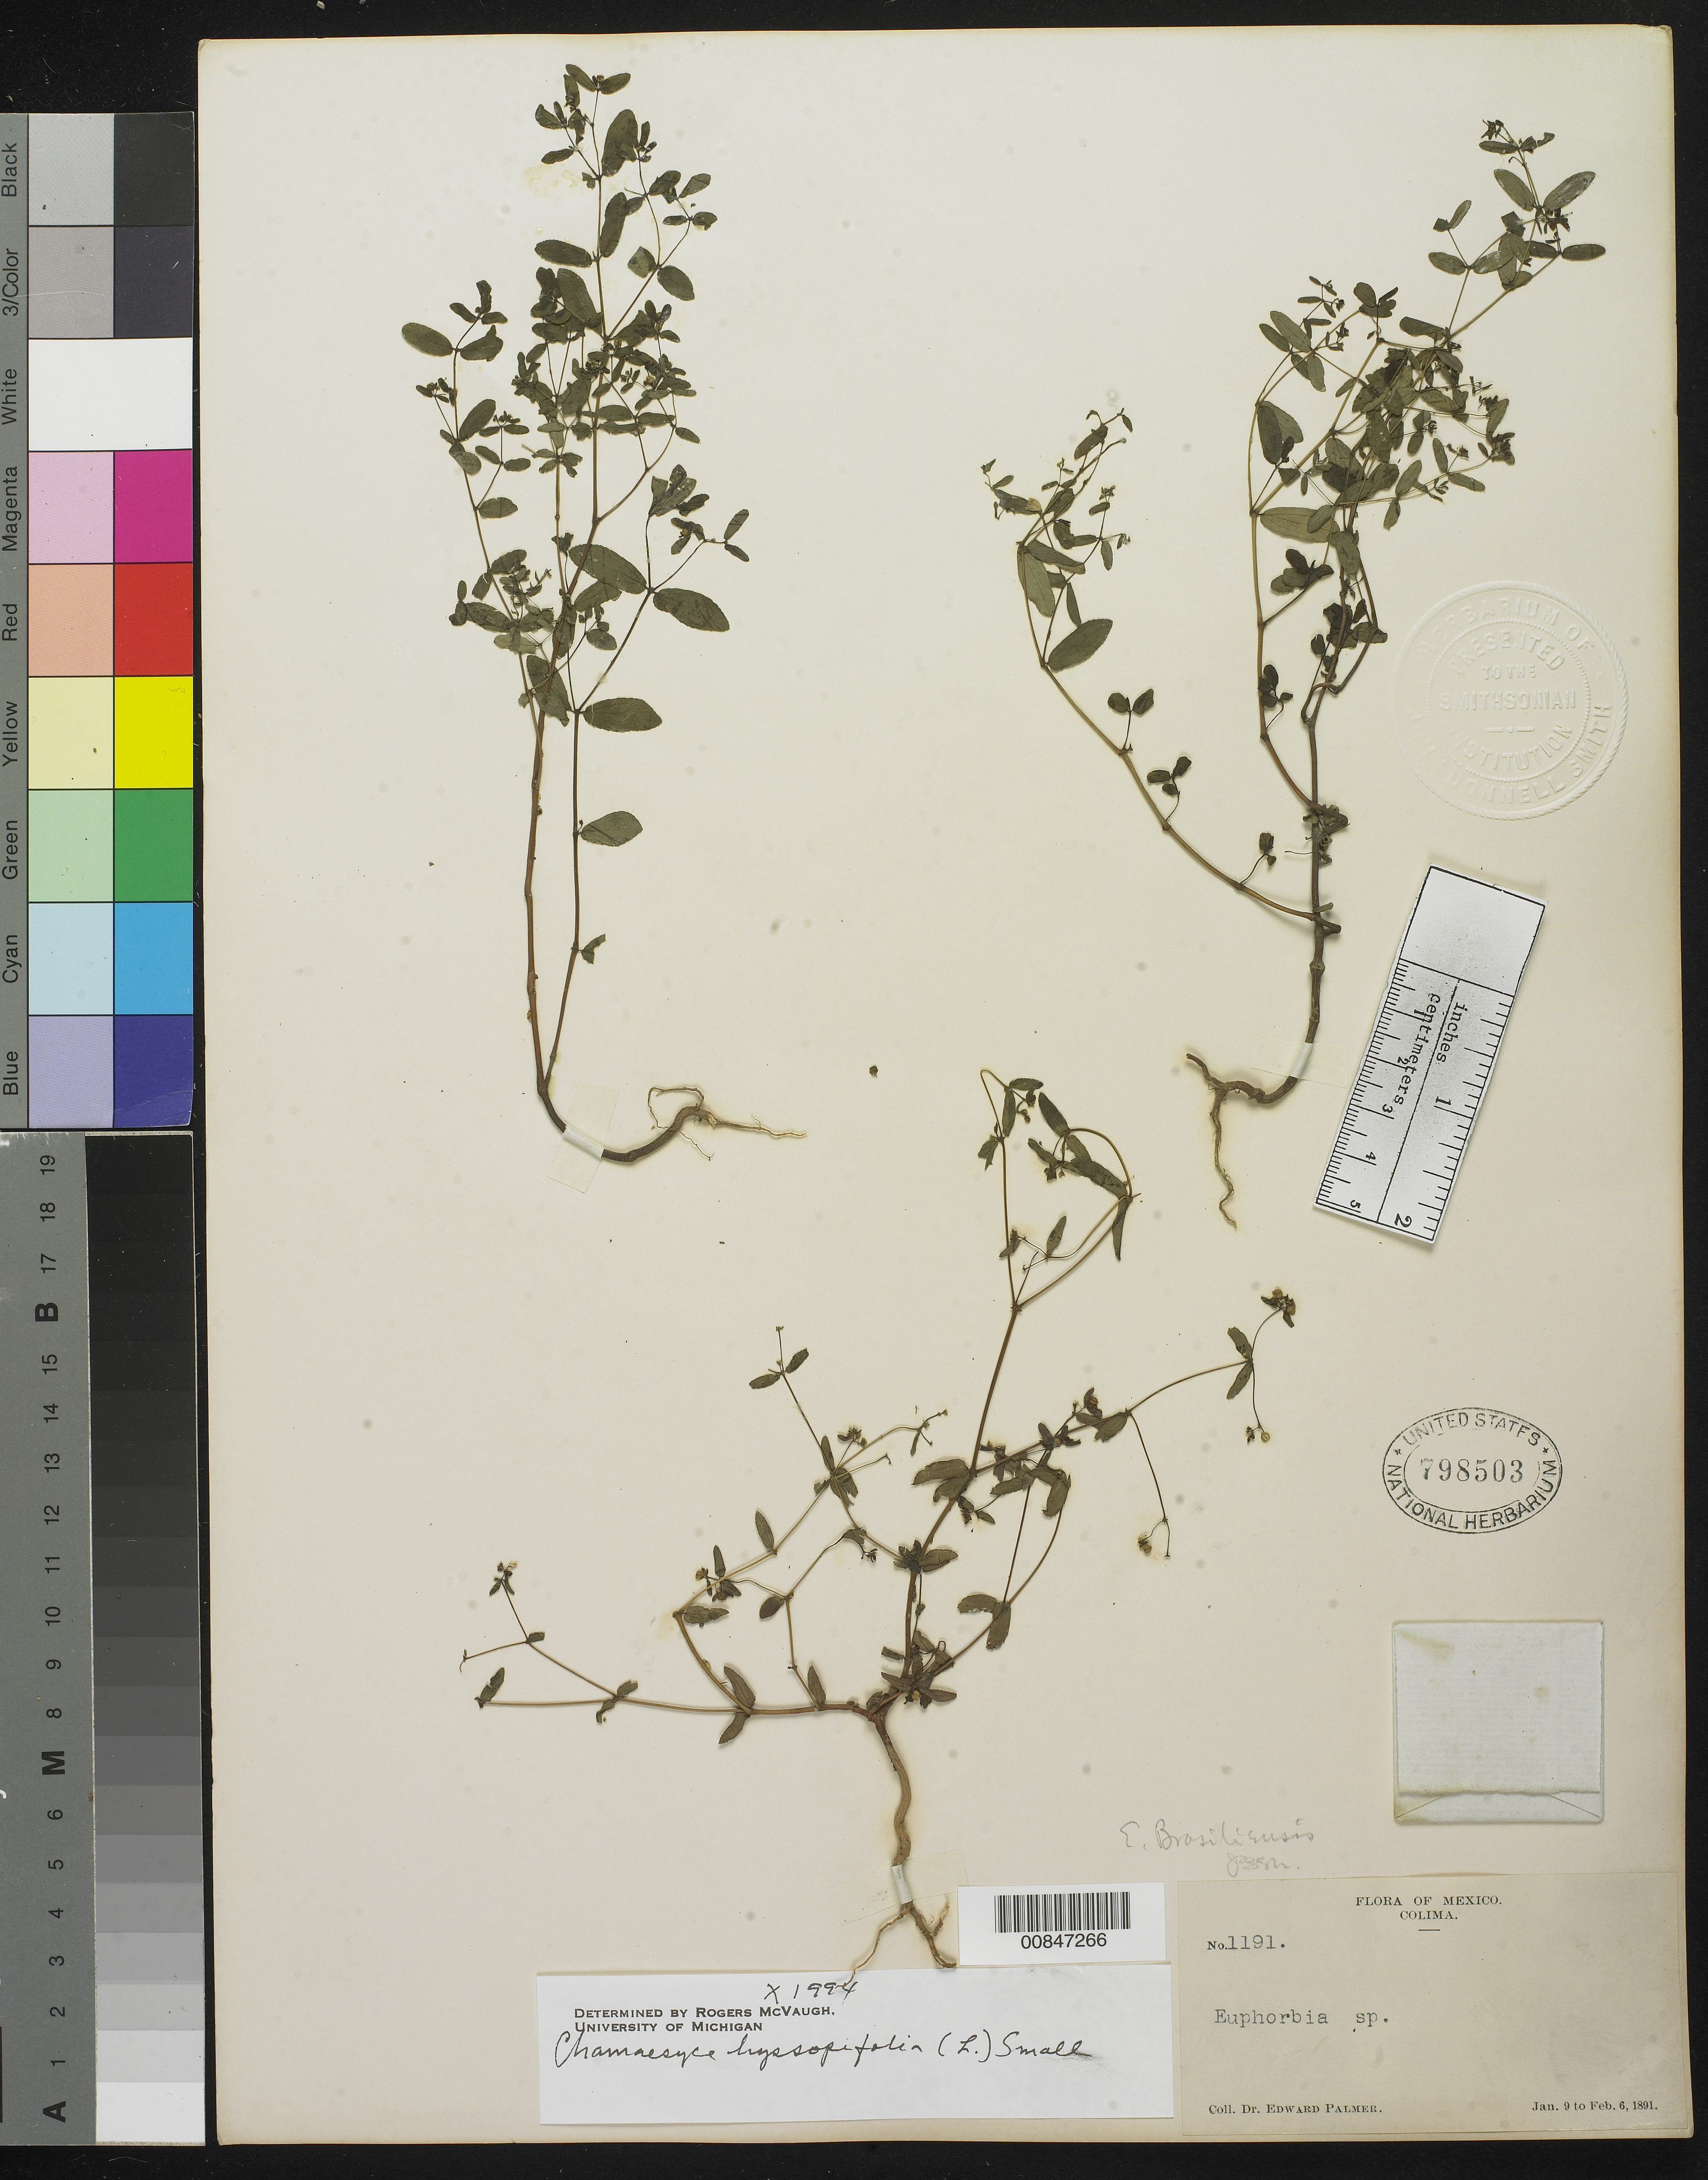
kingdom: Plantae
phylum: Tracheophyta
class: Magnoliopsida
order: Malpighiales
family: Euphorbiaceae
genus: Euphorbia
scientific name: Euphorbia hyssopifolia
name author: L.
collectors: E. Palmer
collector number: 1191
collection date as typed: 09 Jan 1891 to 06 Feb 1891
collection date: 1891-01-09/1891-02-06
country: Mexico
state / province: Colima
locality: Colima.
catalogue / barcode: US 798503